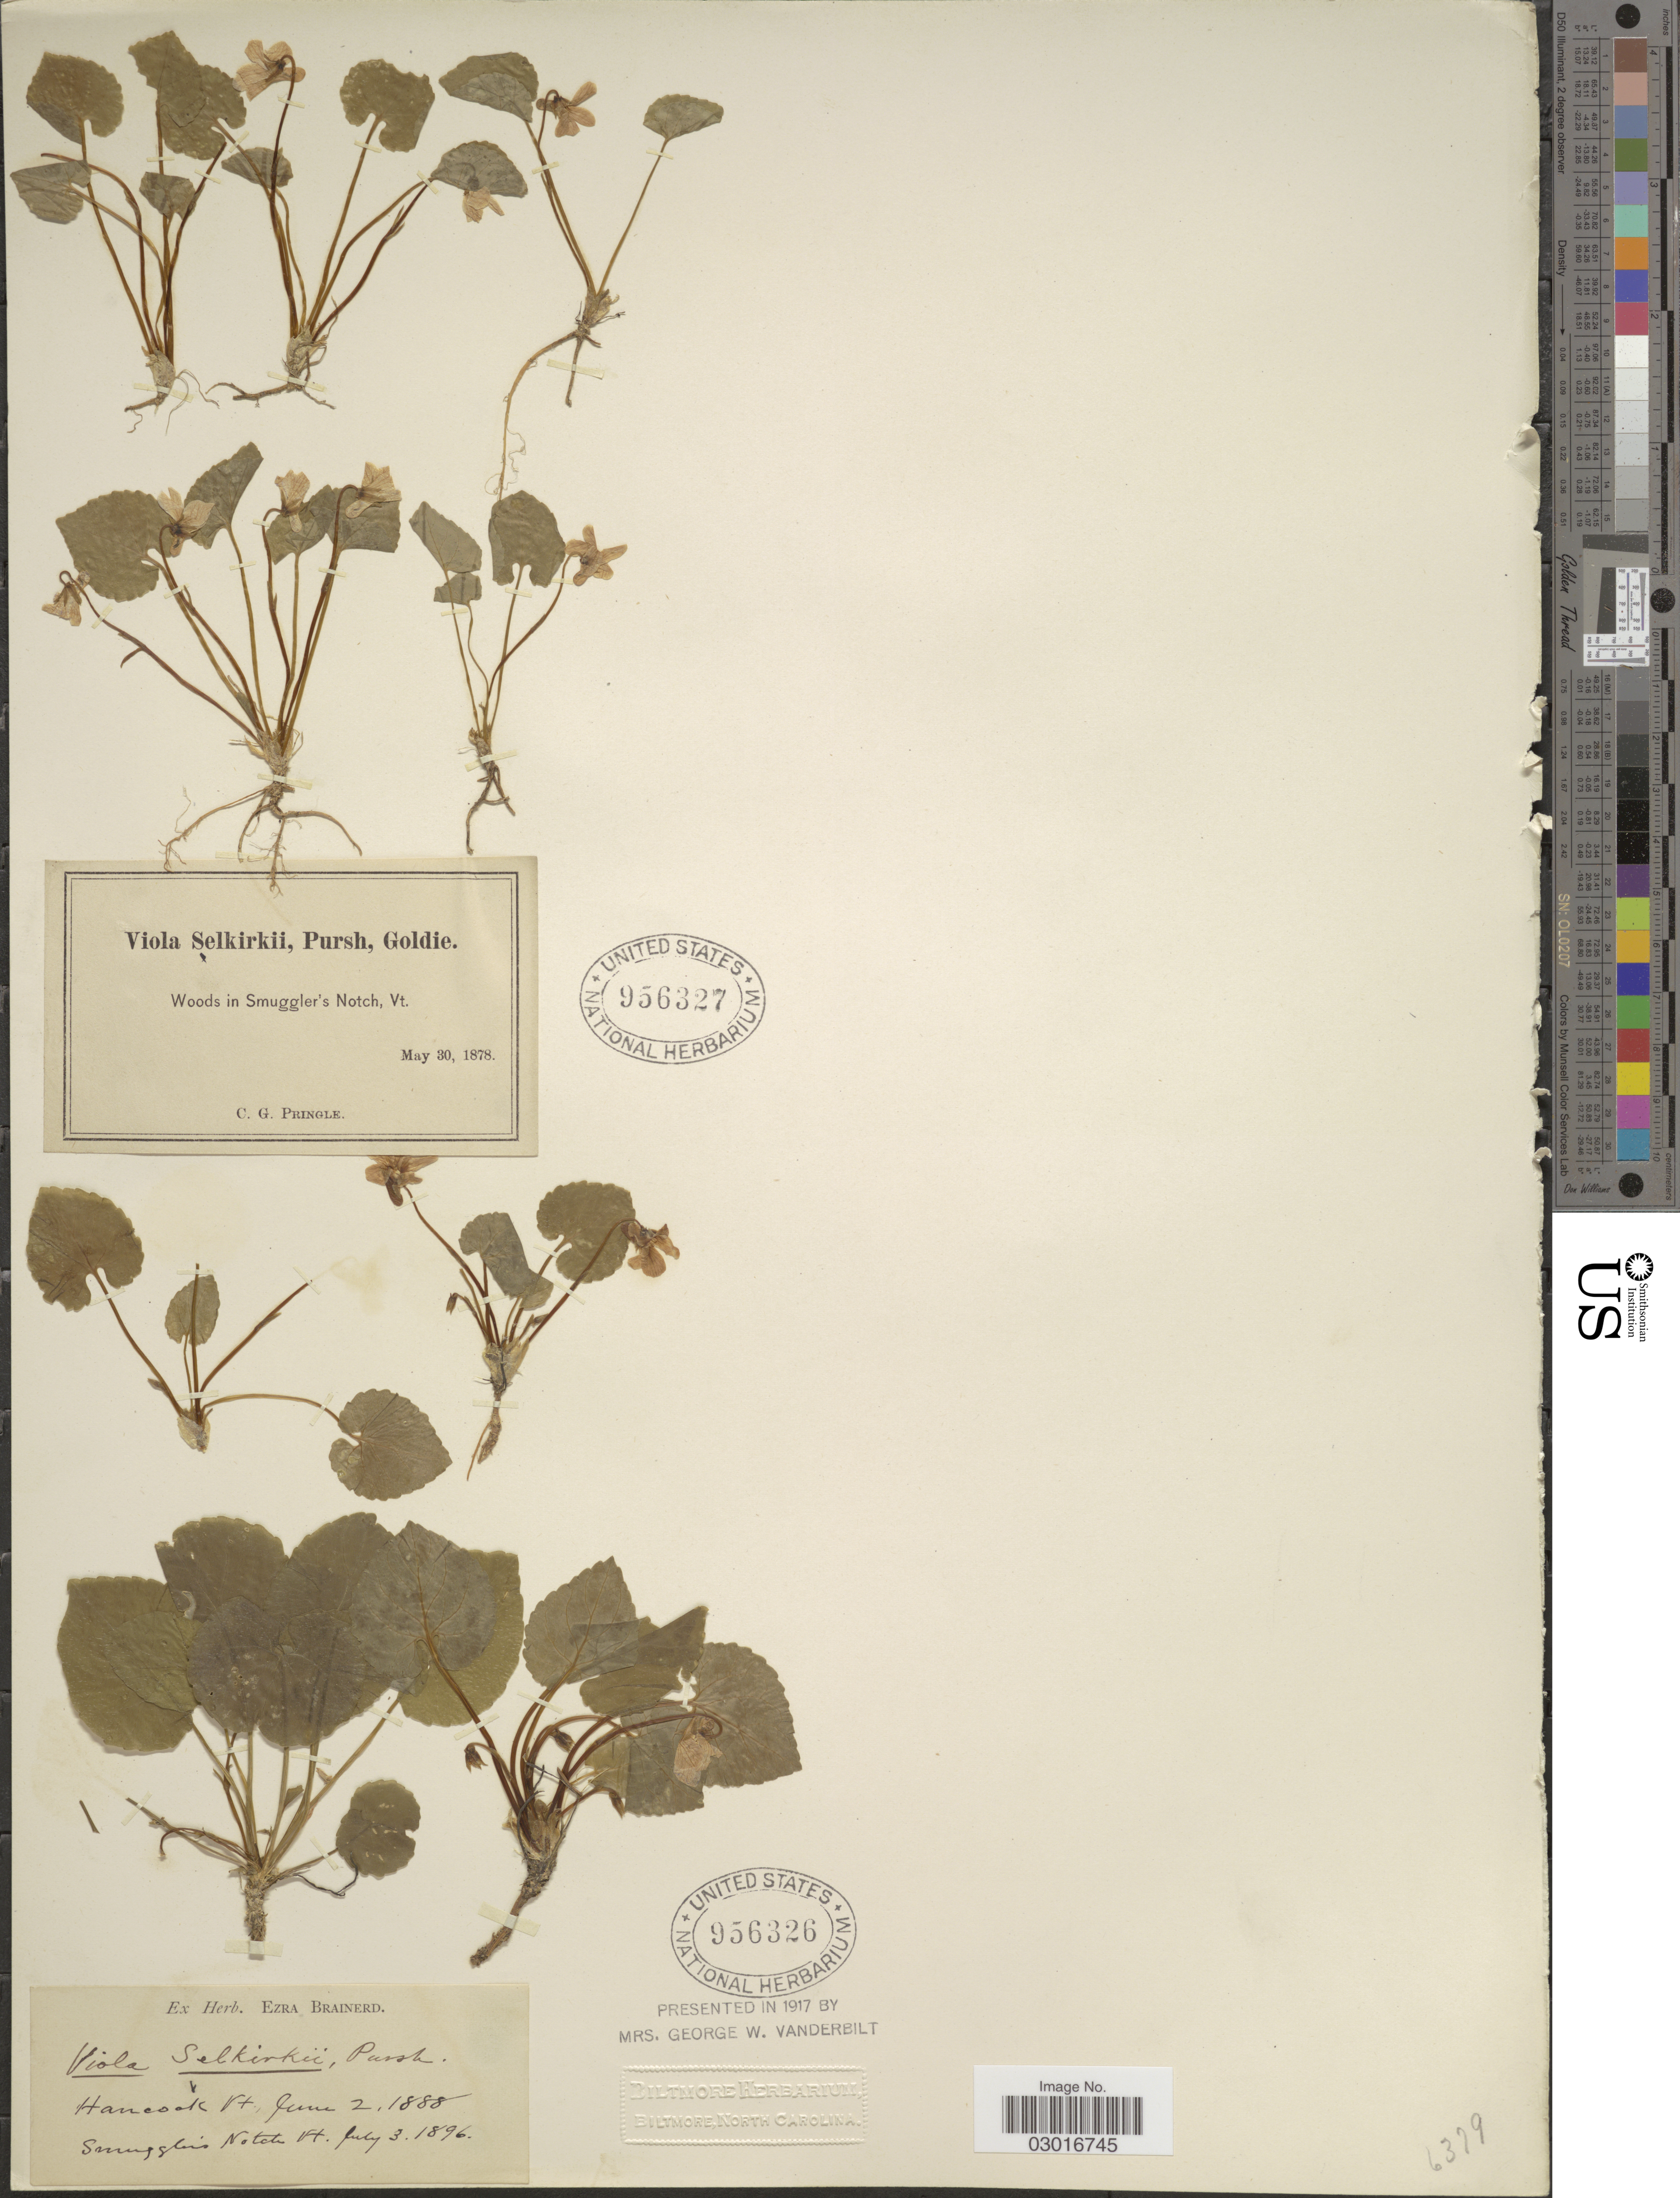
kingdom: Plantae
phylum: Tracheophyta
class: Magnoliopsida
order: Malpighiales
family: Violaceae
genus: Viola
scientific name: Viola selkirkii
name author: Pursh ex Goldie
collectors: ex herb. Ezra Brainerd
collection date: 1896-07-03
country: United States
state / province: Vermont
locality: Hancock. Smuggler's Notch.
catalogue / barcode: US 956326